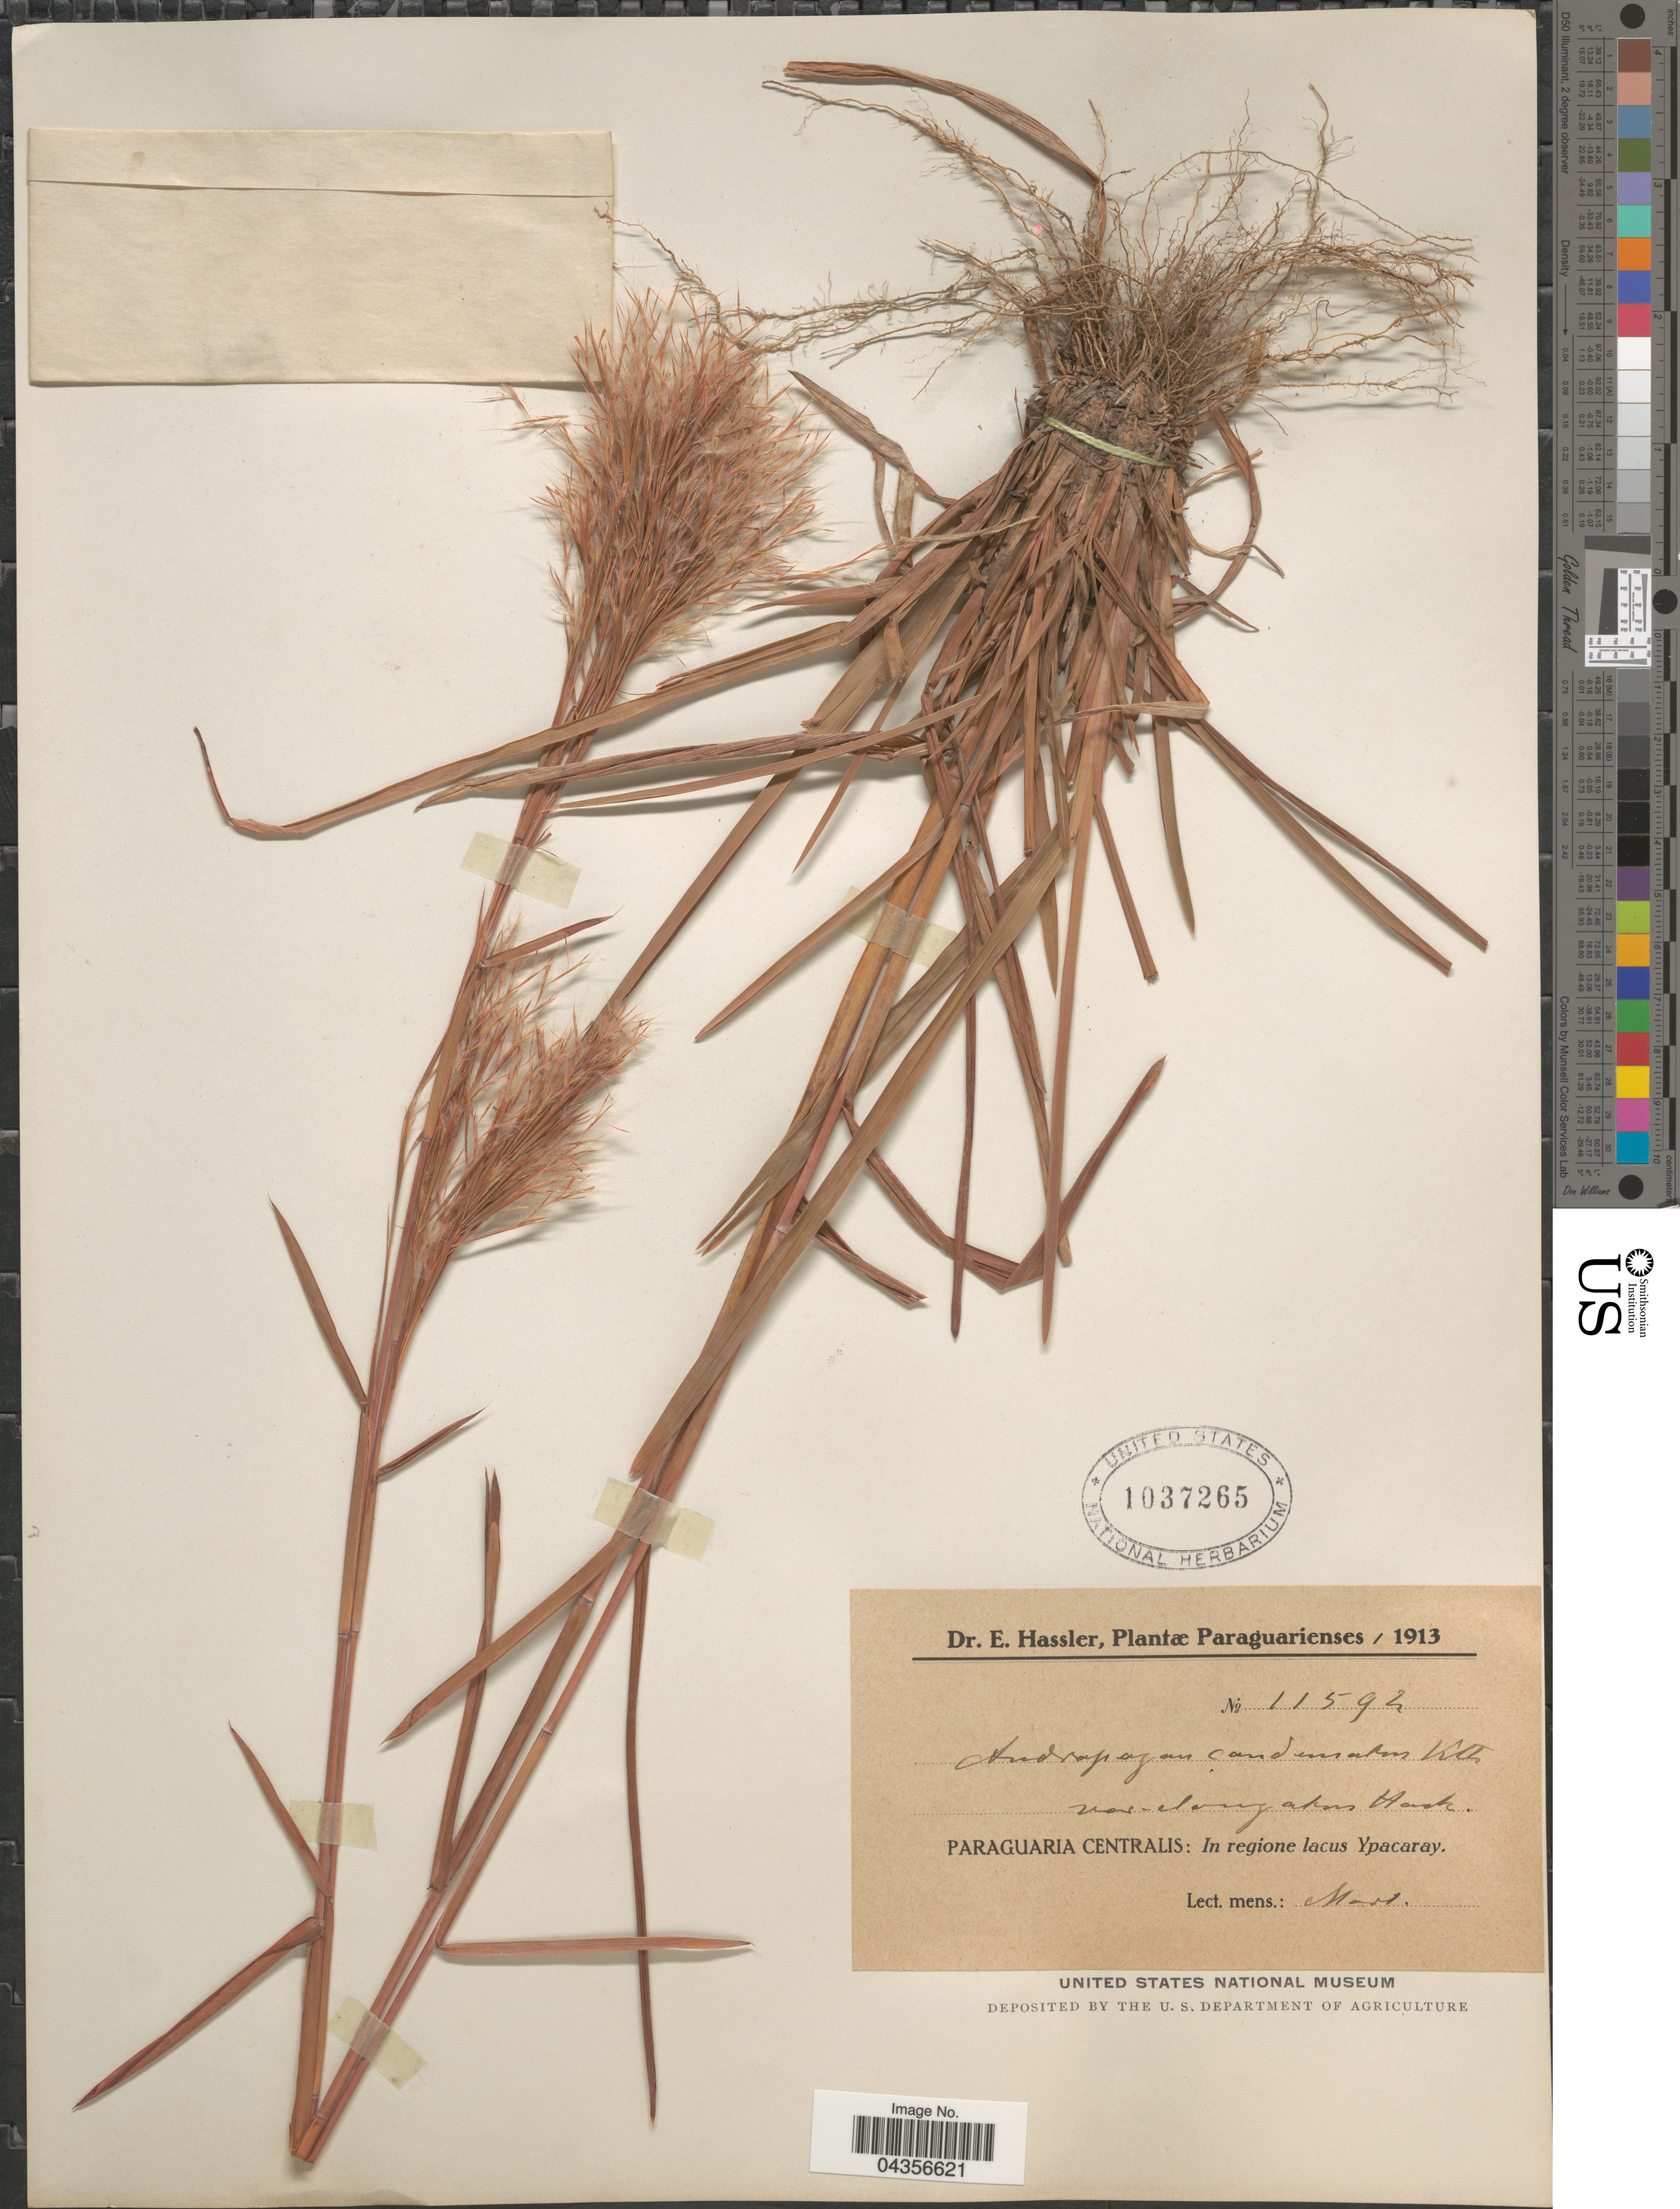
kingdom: Plantae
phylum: Tracheophyta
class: Liliopsida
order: Poales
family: Poaceae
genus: Schizachyrium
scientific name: Schizachyrium microstachyum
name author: (Desv. ex Ham.) Roseng. et al.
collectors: E. Hassler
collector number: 11592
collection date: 1913-03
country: Paraguay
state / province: Paraguari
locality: Paraguaria Centralis: In regione lacus Ypacaray.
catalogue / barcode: US 1037265